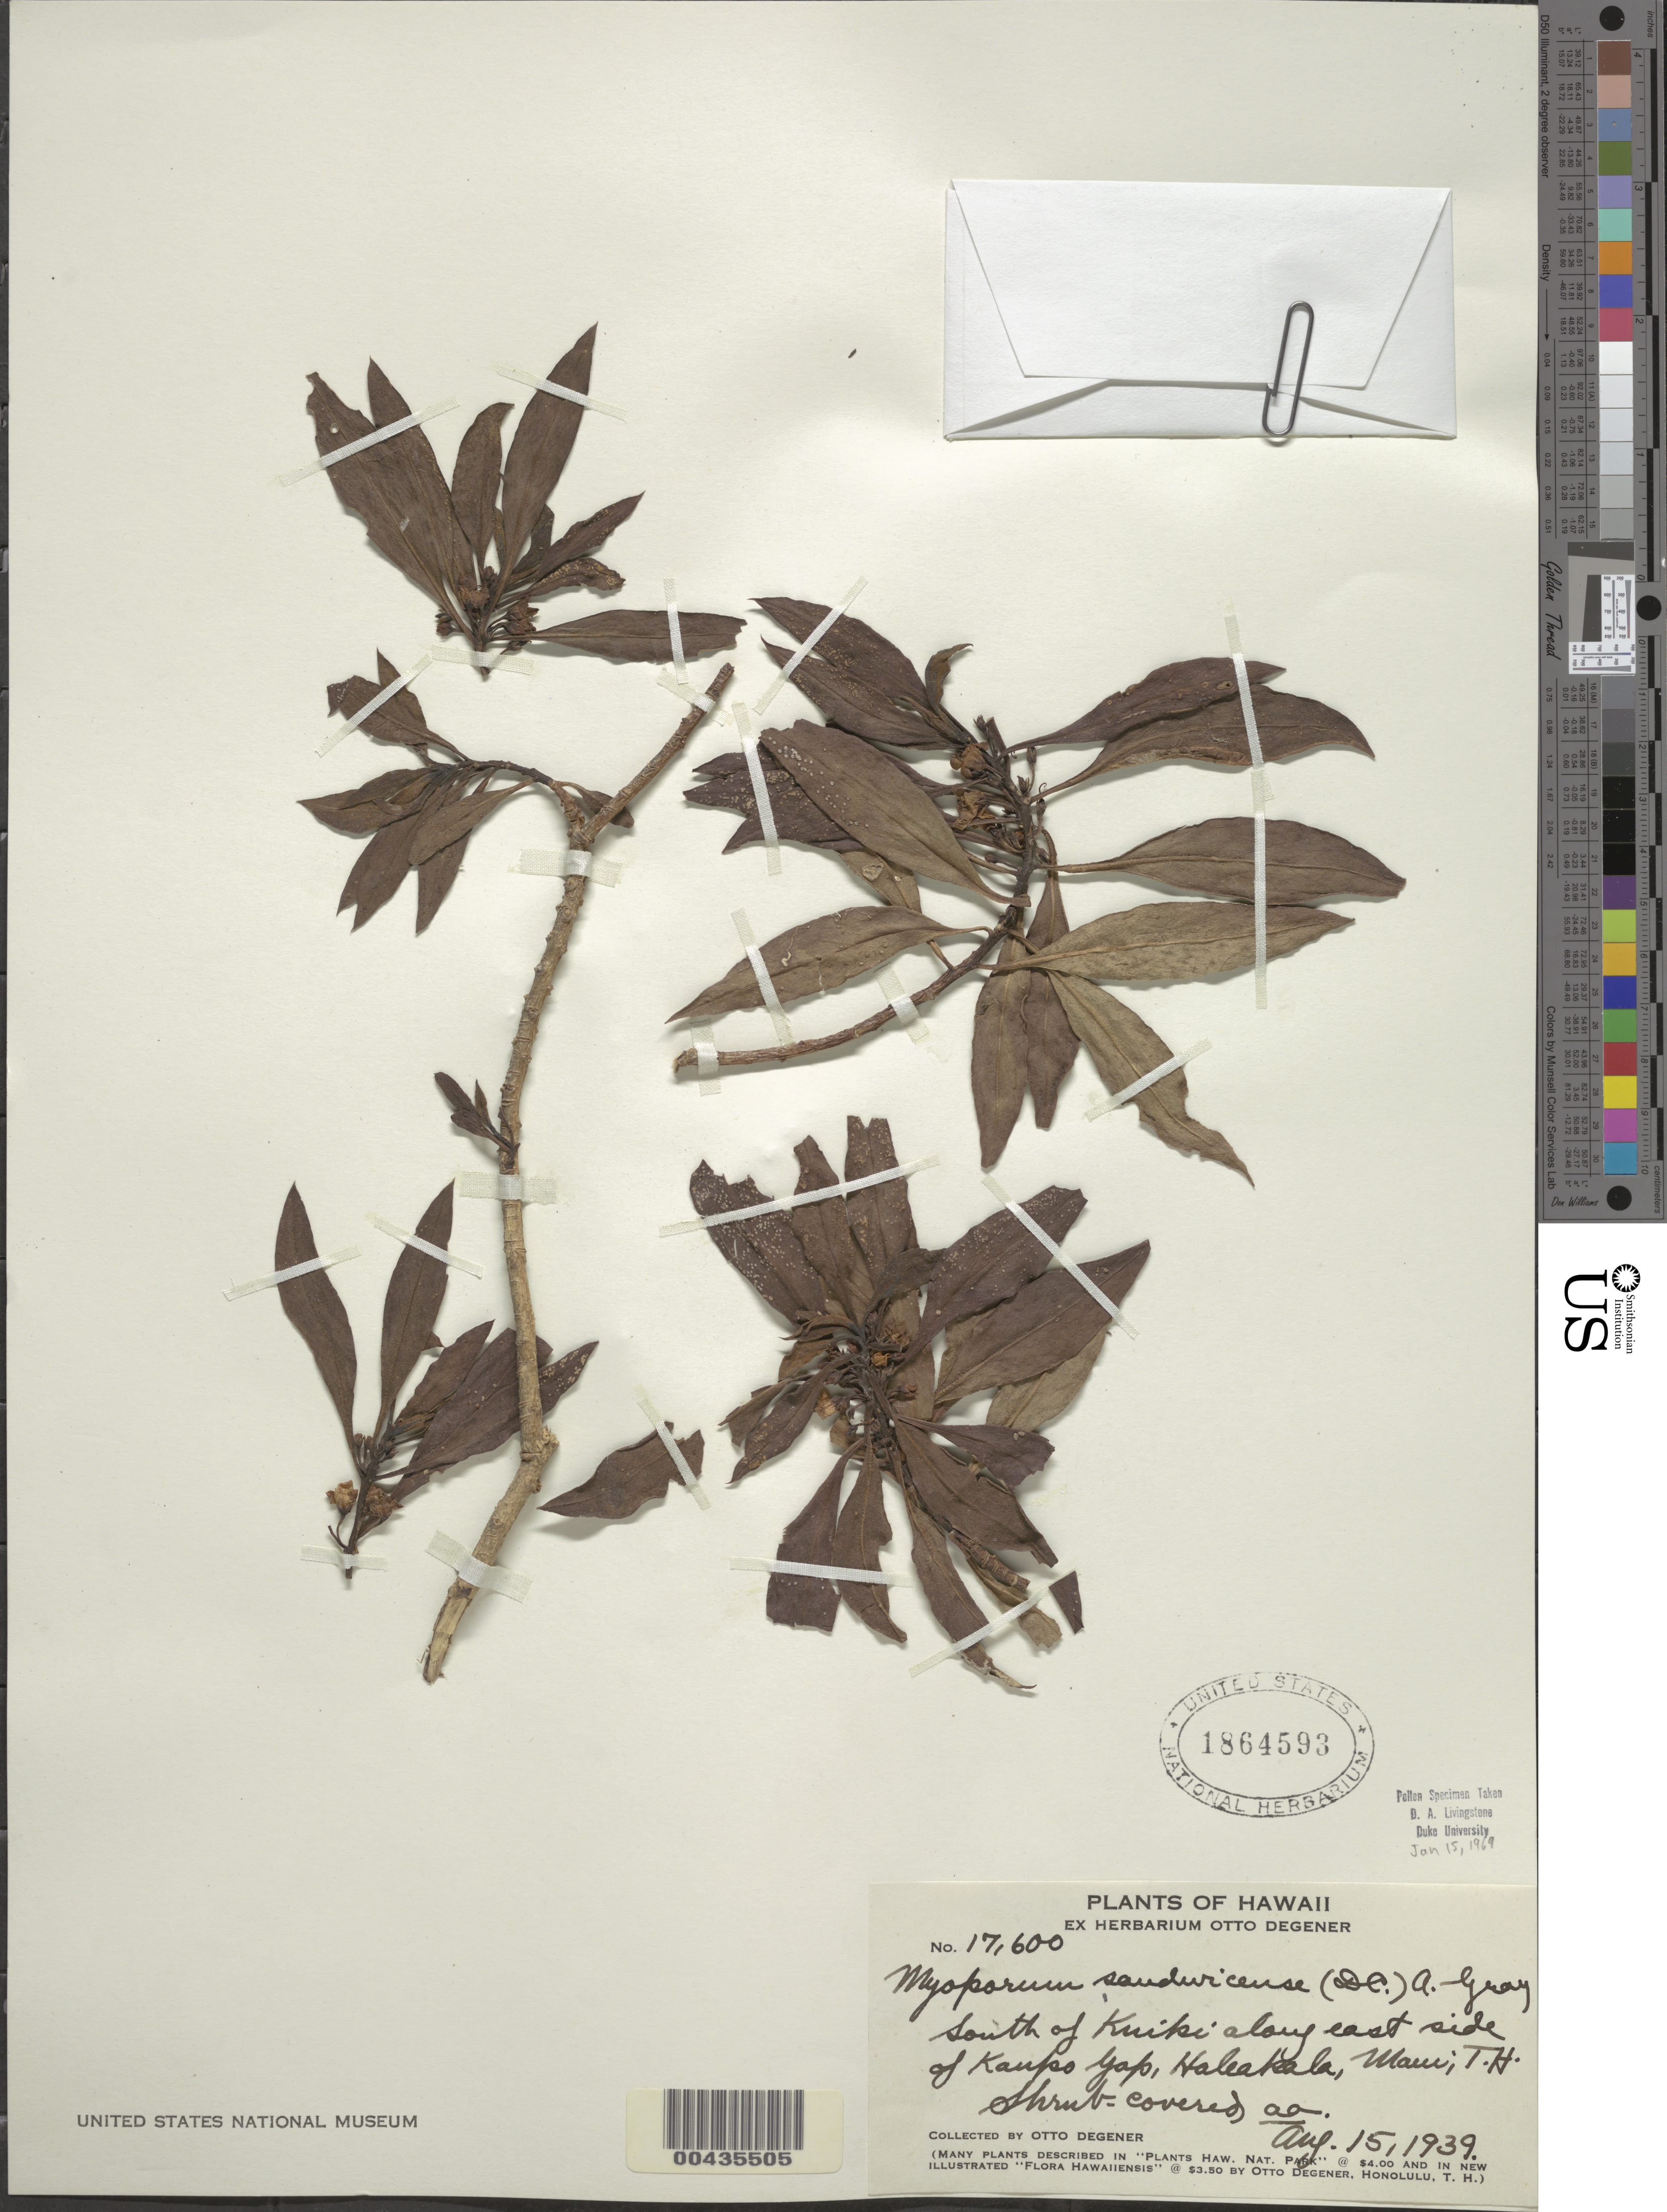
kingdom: Plantae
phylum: Tracheophyta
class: Magnoliopsida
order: Lamiales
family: Scrophulariaceae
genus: Myoporum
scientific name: Myoporum degeneri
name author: (G.L. Webster) O. Deg. & I. Deg.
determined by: Wagner, W. L., (BOT), Smithsonian Institution - National Museum of Natural History (UNITED STATES)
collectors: O. Degener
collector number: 17600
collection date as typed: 15 Aug 1939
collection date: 1939-08-15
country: United States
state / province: Hawaii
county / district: Maui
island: Maui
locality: S of Kuiki along E side of Kaupo Gap, Haleakala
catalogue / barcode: US 1864593